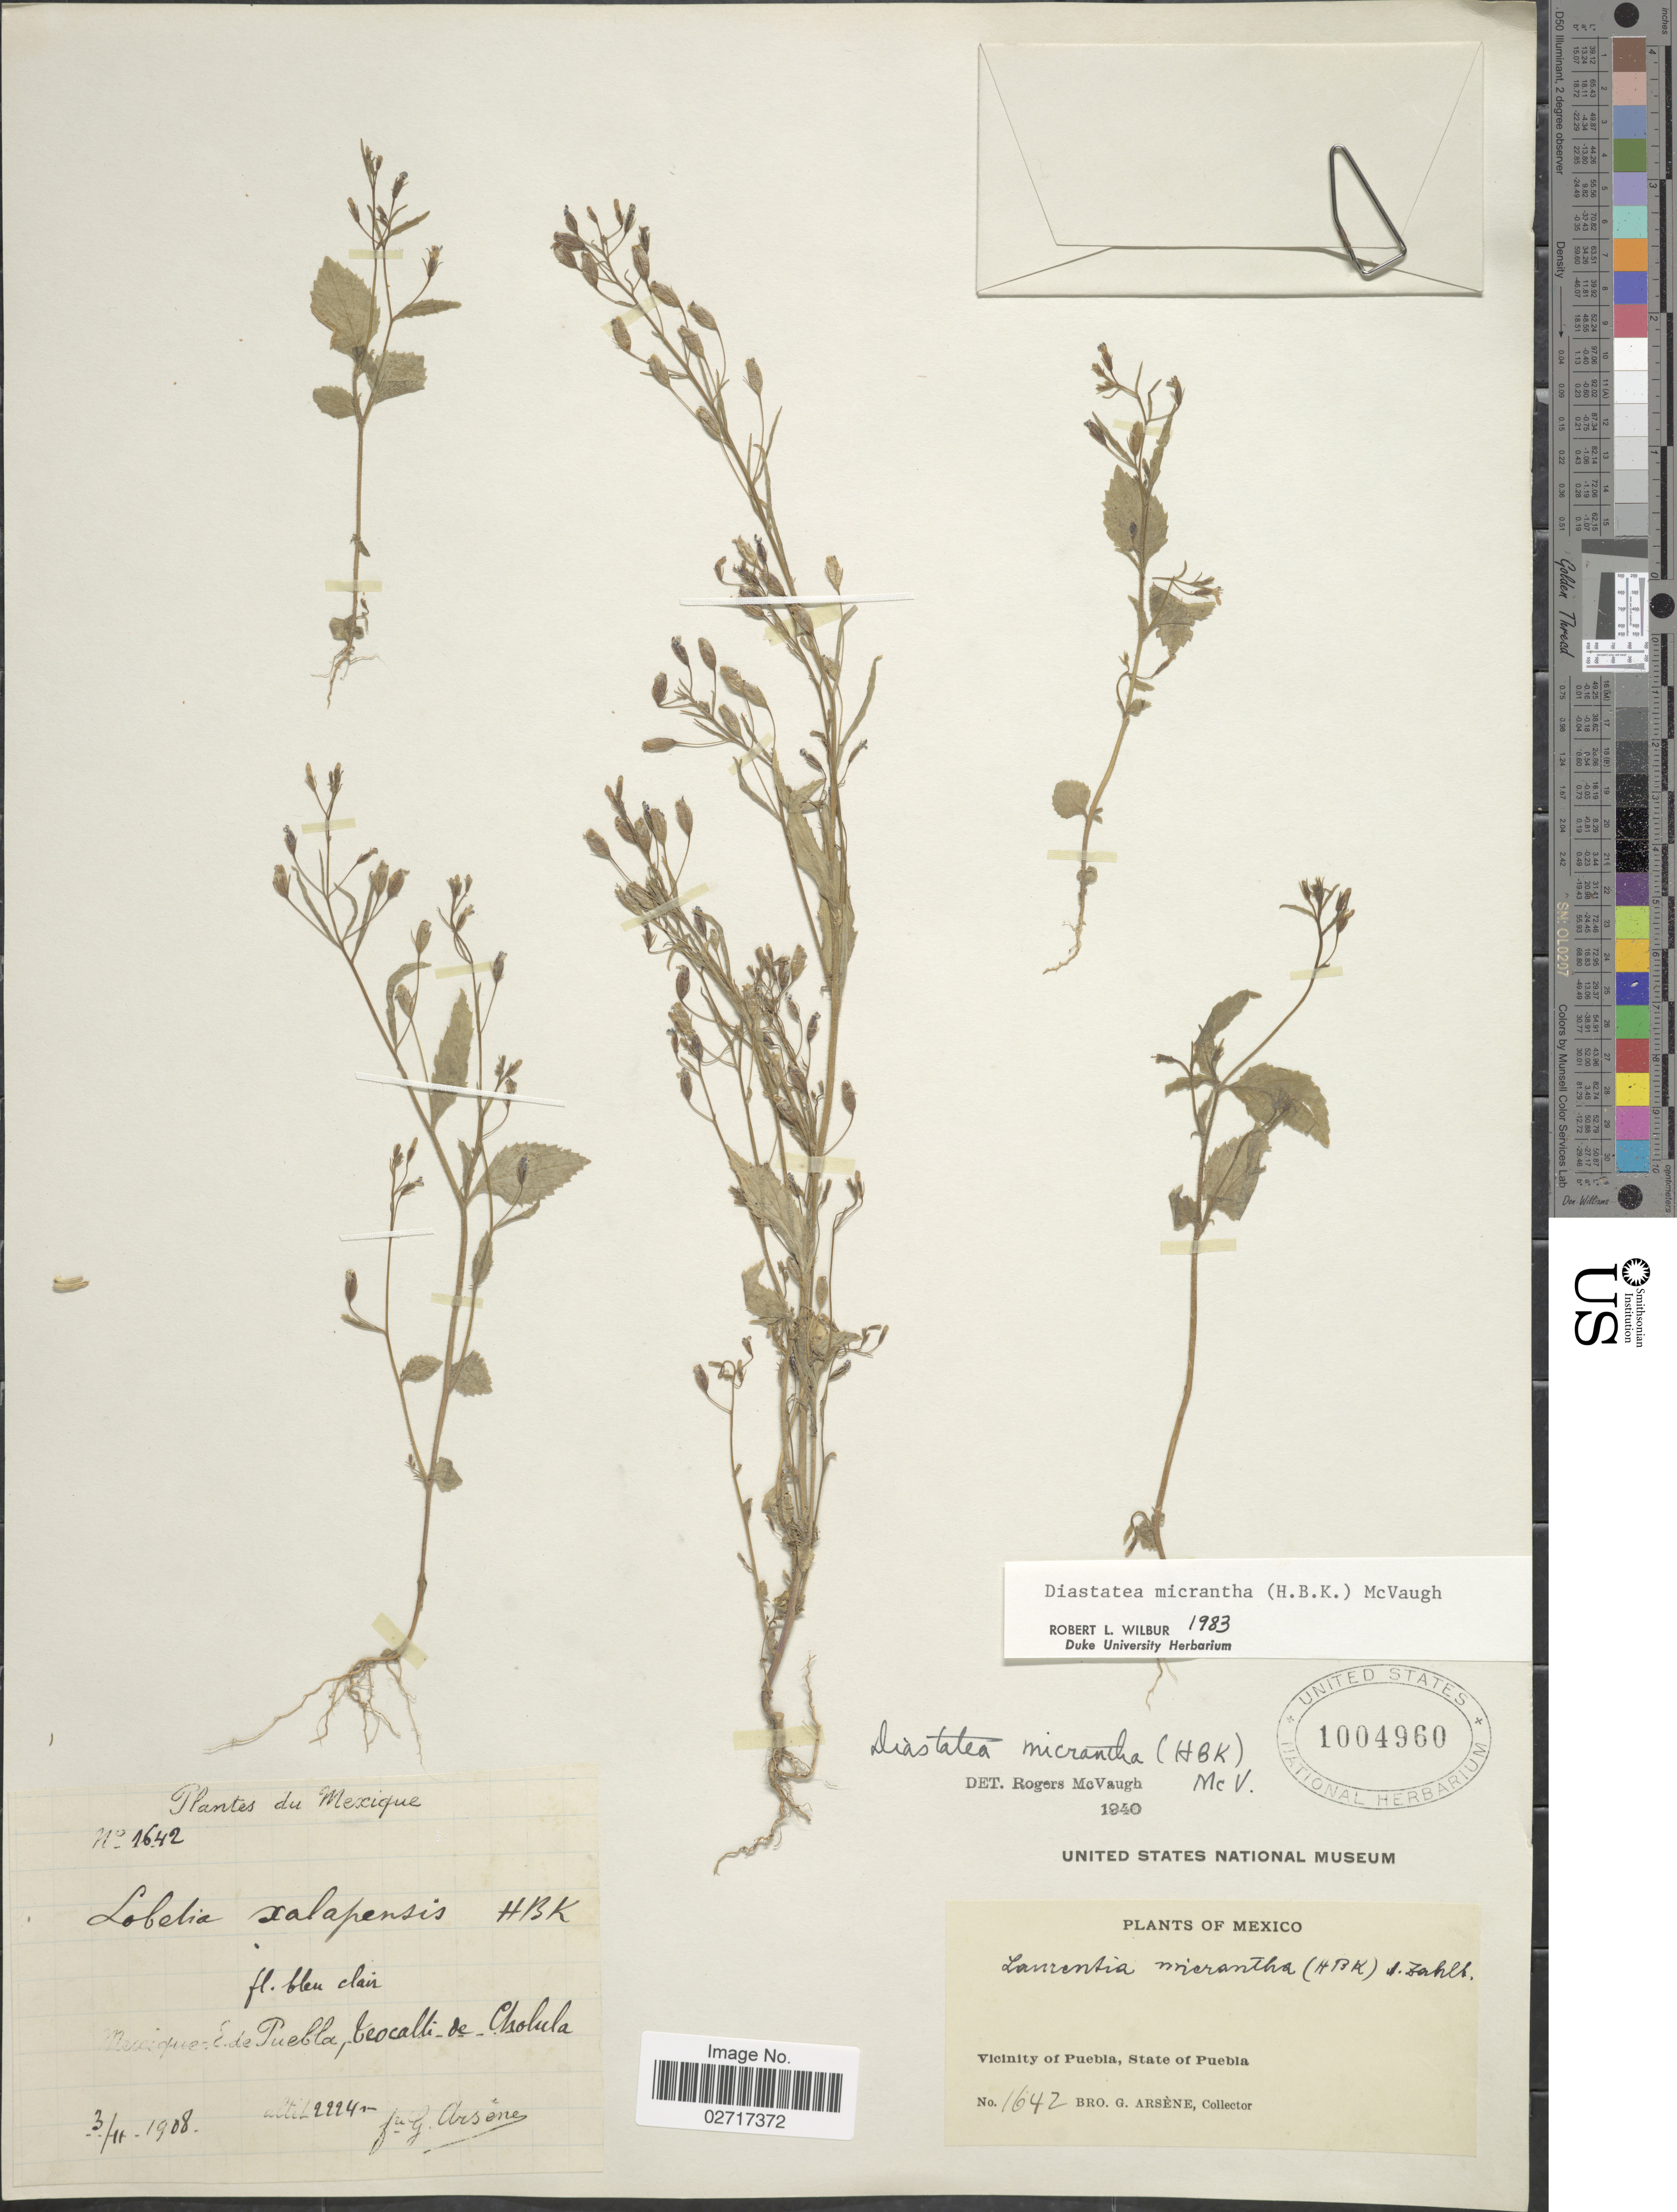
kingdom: Plantae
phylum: Tracheophyta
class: Magnoliopsida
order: Asterales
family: Campanulaceae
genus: Diastatea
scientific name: Diastatea micrantha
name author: (Kunth) McVaugh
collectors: Bro. G. Arsène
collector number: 1642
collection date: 1908-11-03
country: Mexico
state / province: Puebla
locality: E. de Puebla, Trocalli de Cholula. Vicinity of Puebla.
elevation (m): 2224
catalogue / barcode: US 1004960